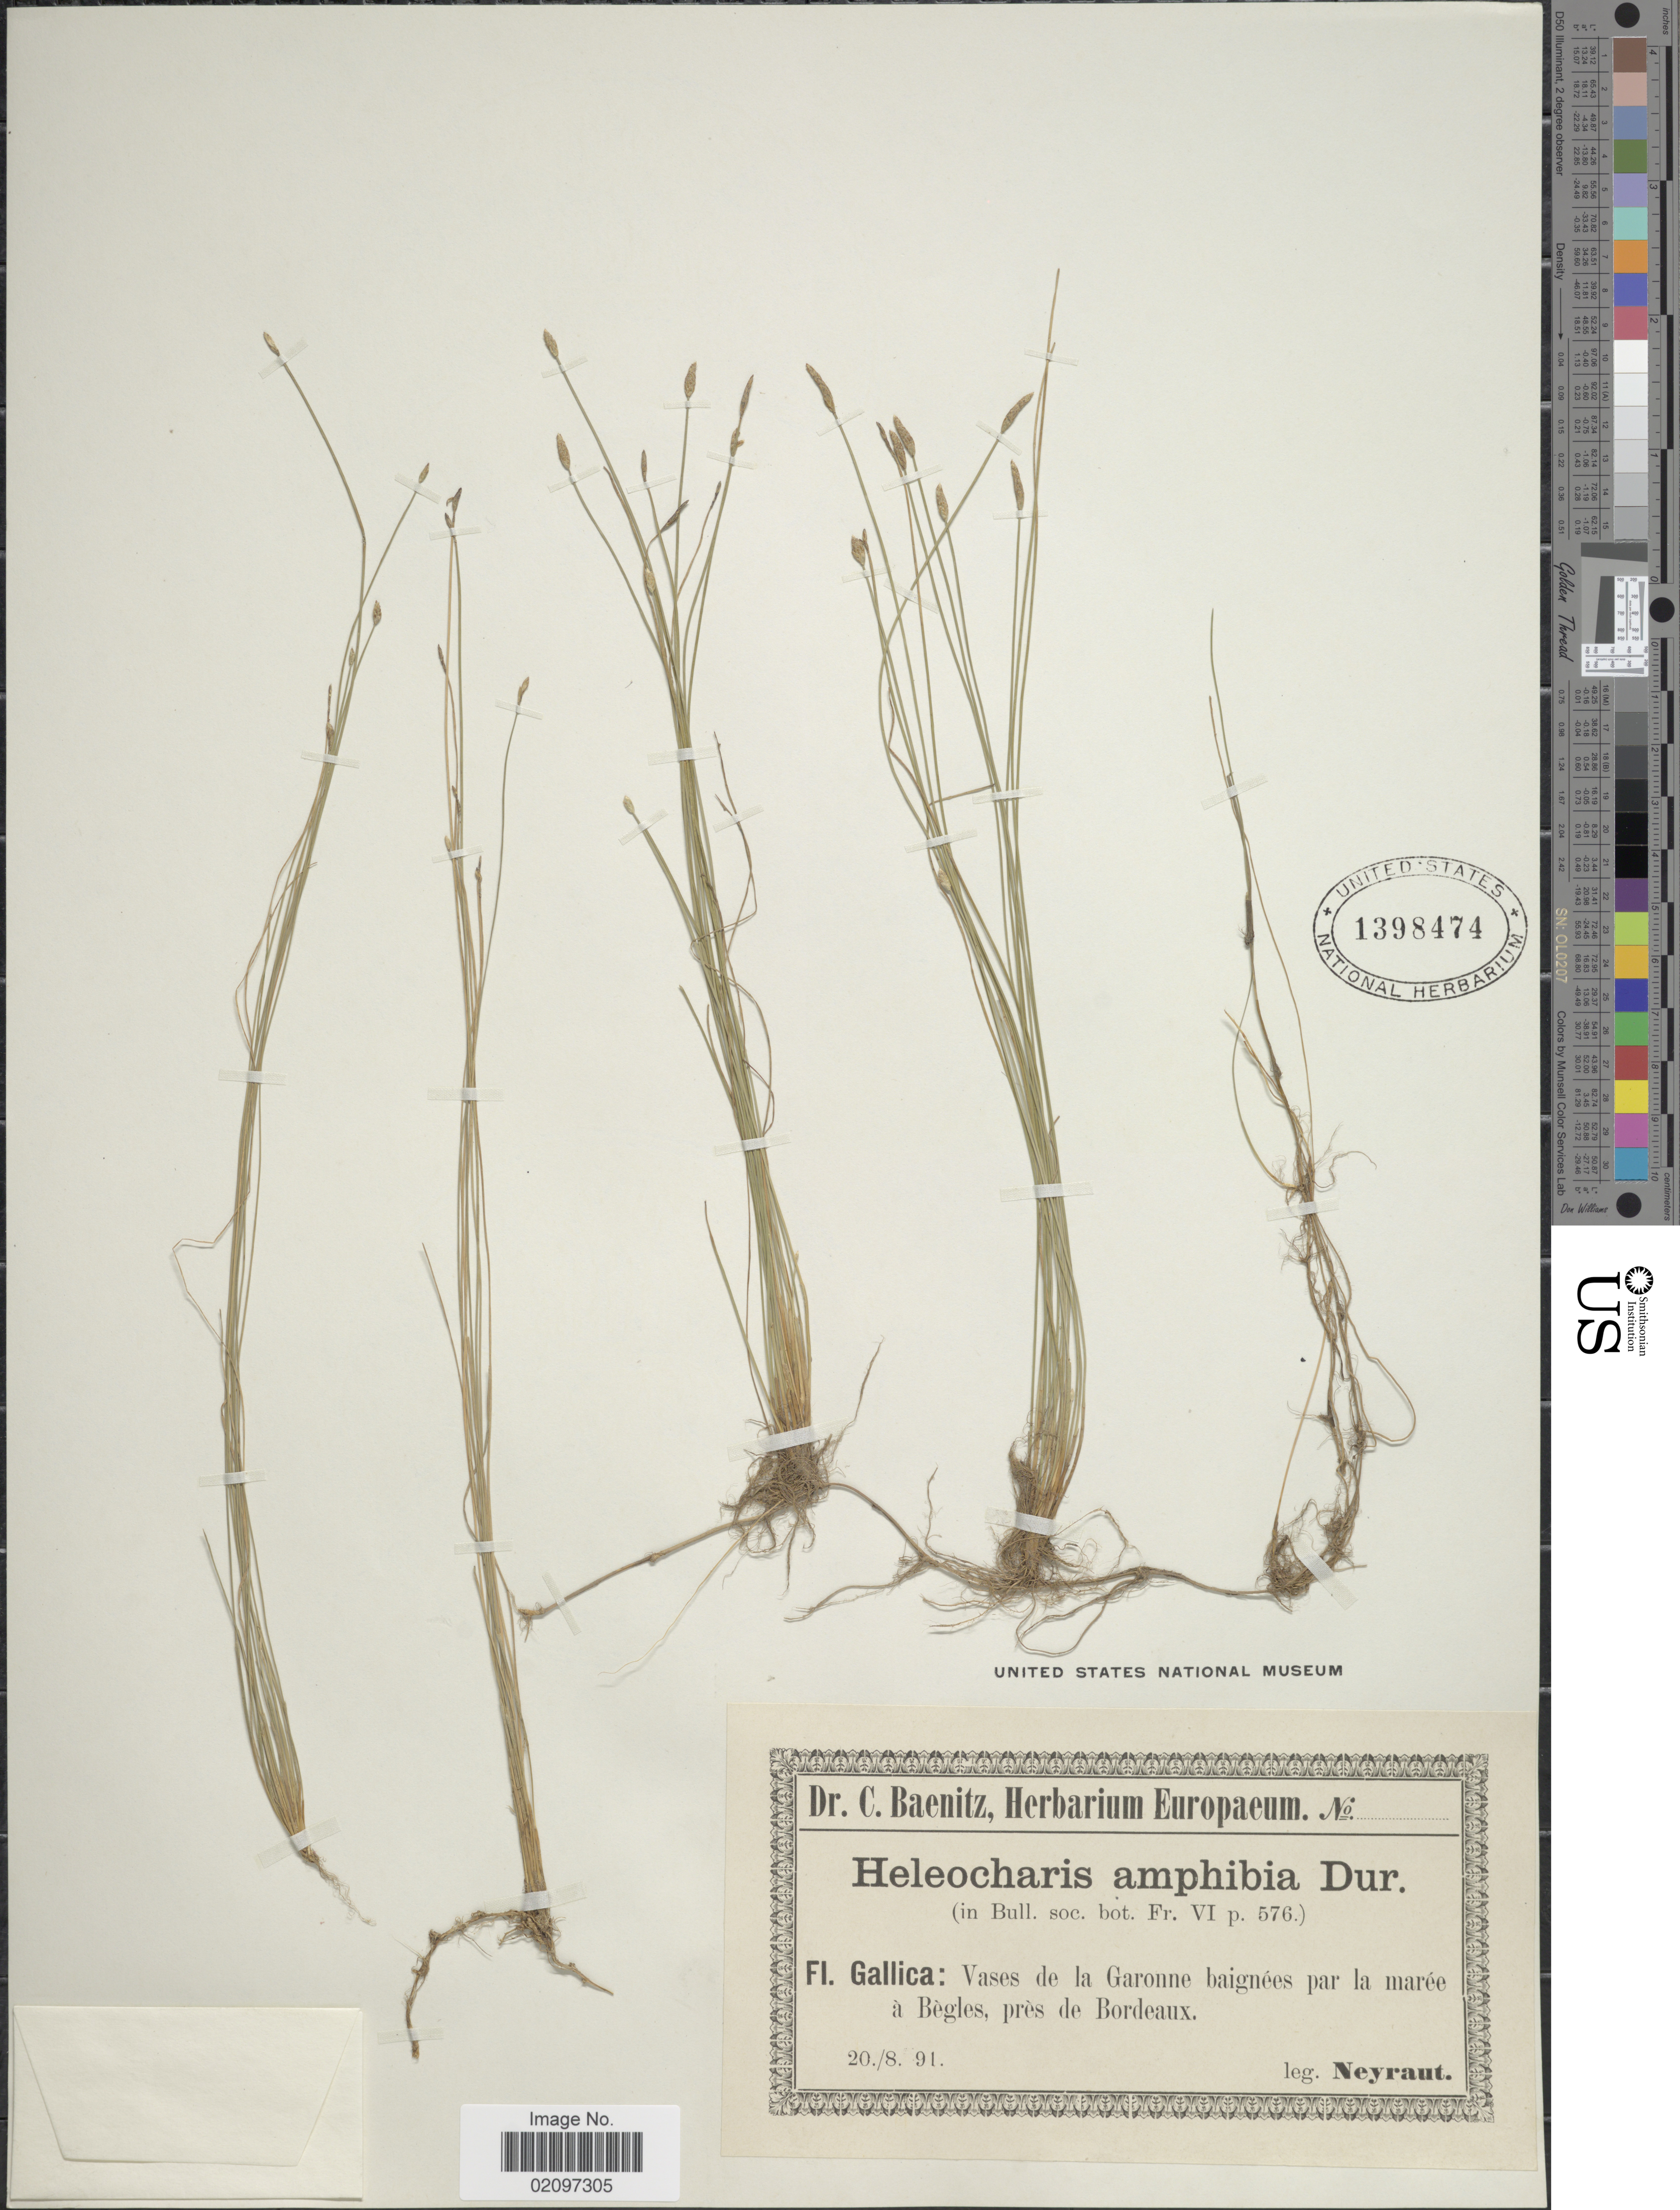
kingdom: Plantae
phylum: Tracheophyta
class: Liliopsida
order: Poales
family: Cyperaceae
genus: Eleocharis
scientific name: Eleocharis bonariensis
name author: Nees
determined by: Strong, Mark T., (BOT), Smithsonian Institution - National Museum of Natural History (UNITED STATES)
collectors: E. Neyraut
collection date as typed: Transcribed d/m/y: 20/8/91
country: France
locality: Fl. Gallica: Vases de la Garonnne Baignees par la maree a Begles, pres de Bordeaux.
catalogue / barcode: US 1398474